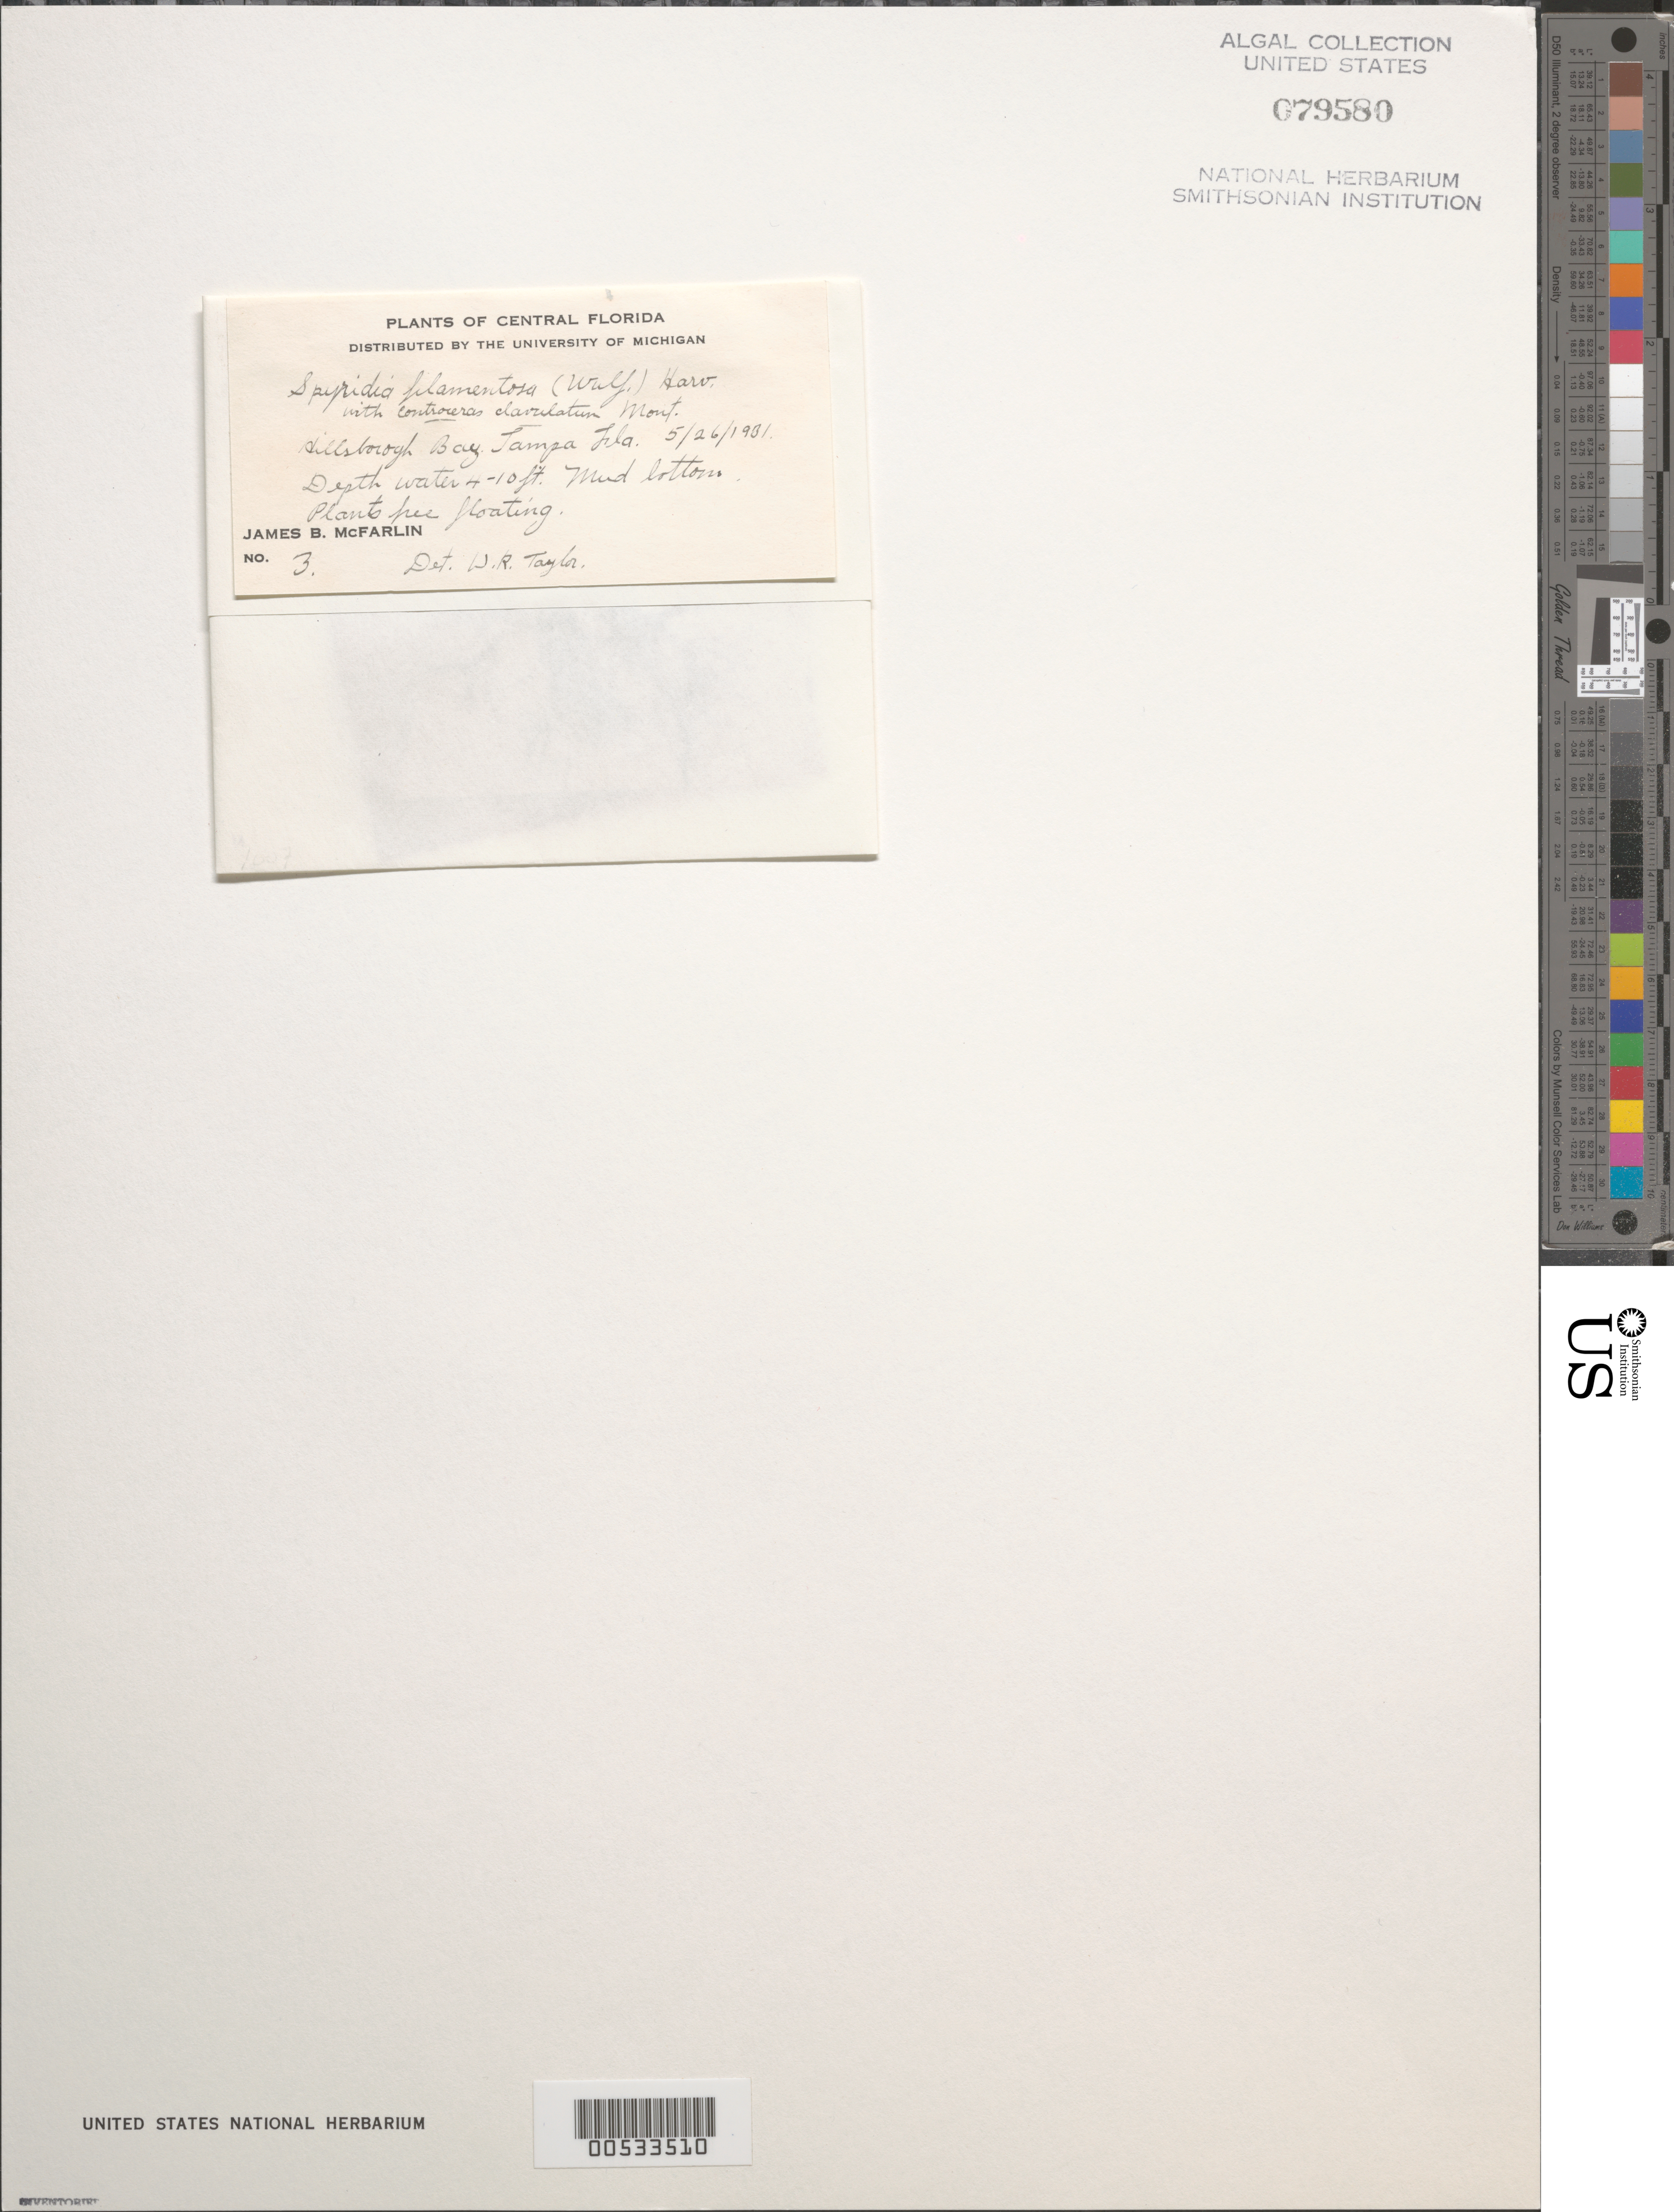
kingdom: Plantae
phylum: Rhodophyta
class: Florideophyceae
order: Ceramiales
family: Spyridiaceae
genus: Spyridia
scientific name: Spyridia filamentosa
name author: (Wulfen) Harv.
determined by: Taylor, William R.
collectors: J. McFarlin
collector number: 3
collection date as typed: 26 May 1931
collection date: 1931-05-26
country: United States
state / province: Florida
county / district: Hillsborough County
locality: Hillsborough Bay, Tampa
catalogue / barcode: US 79580